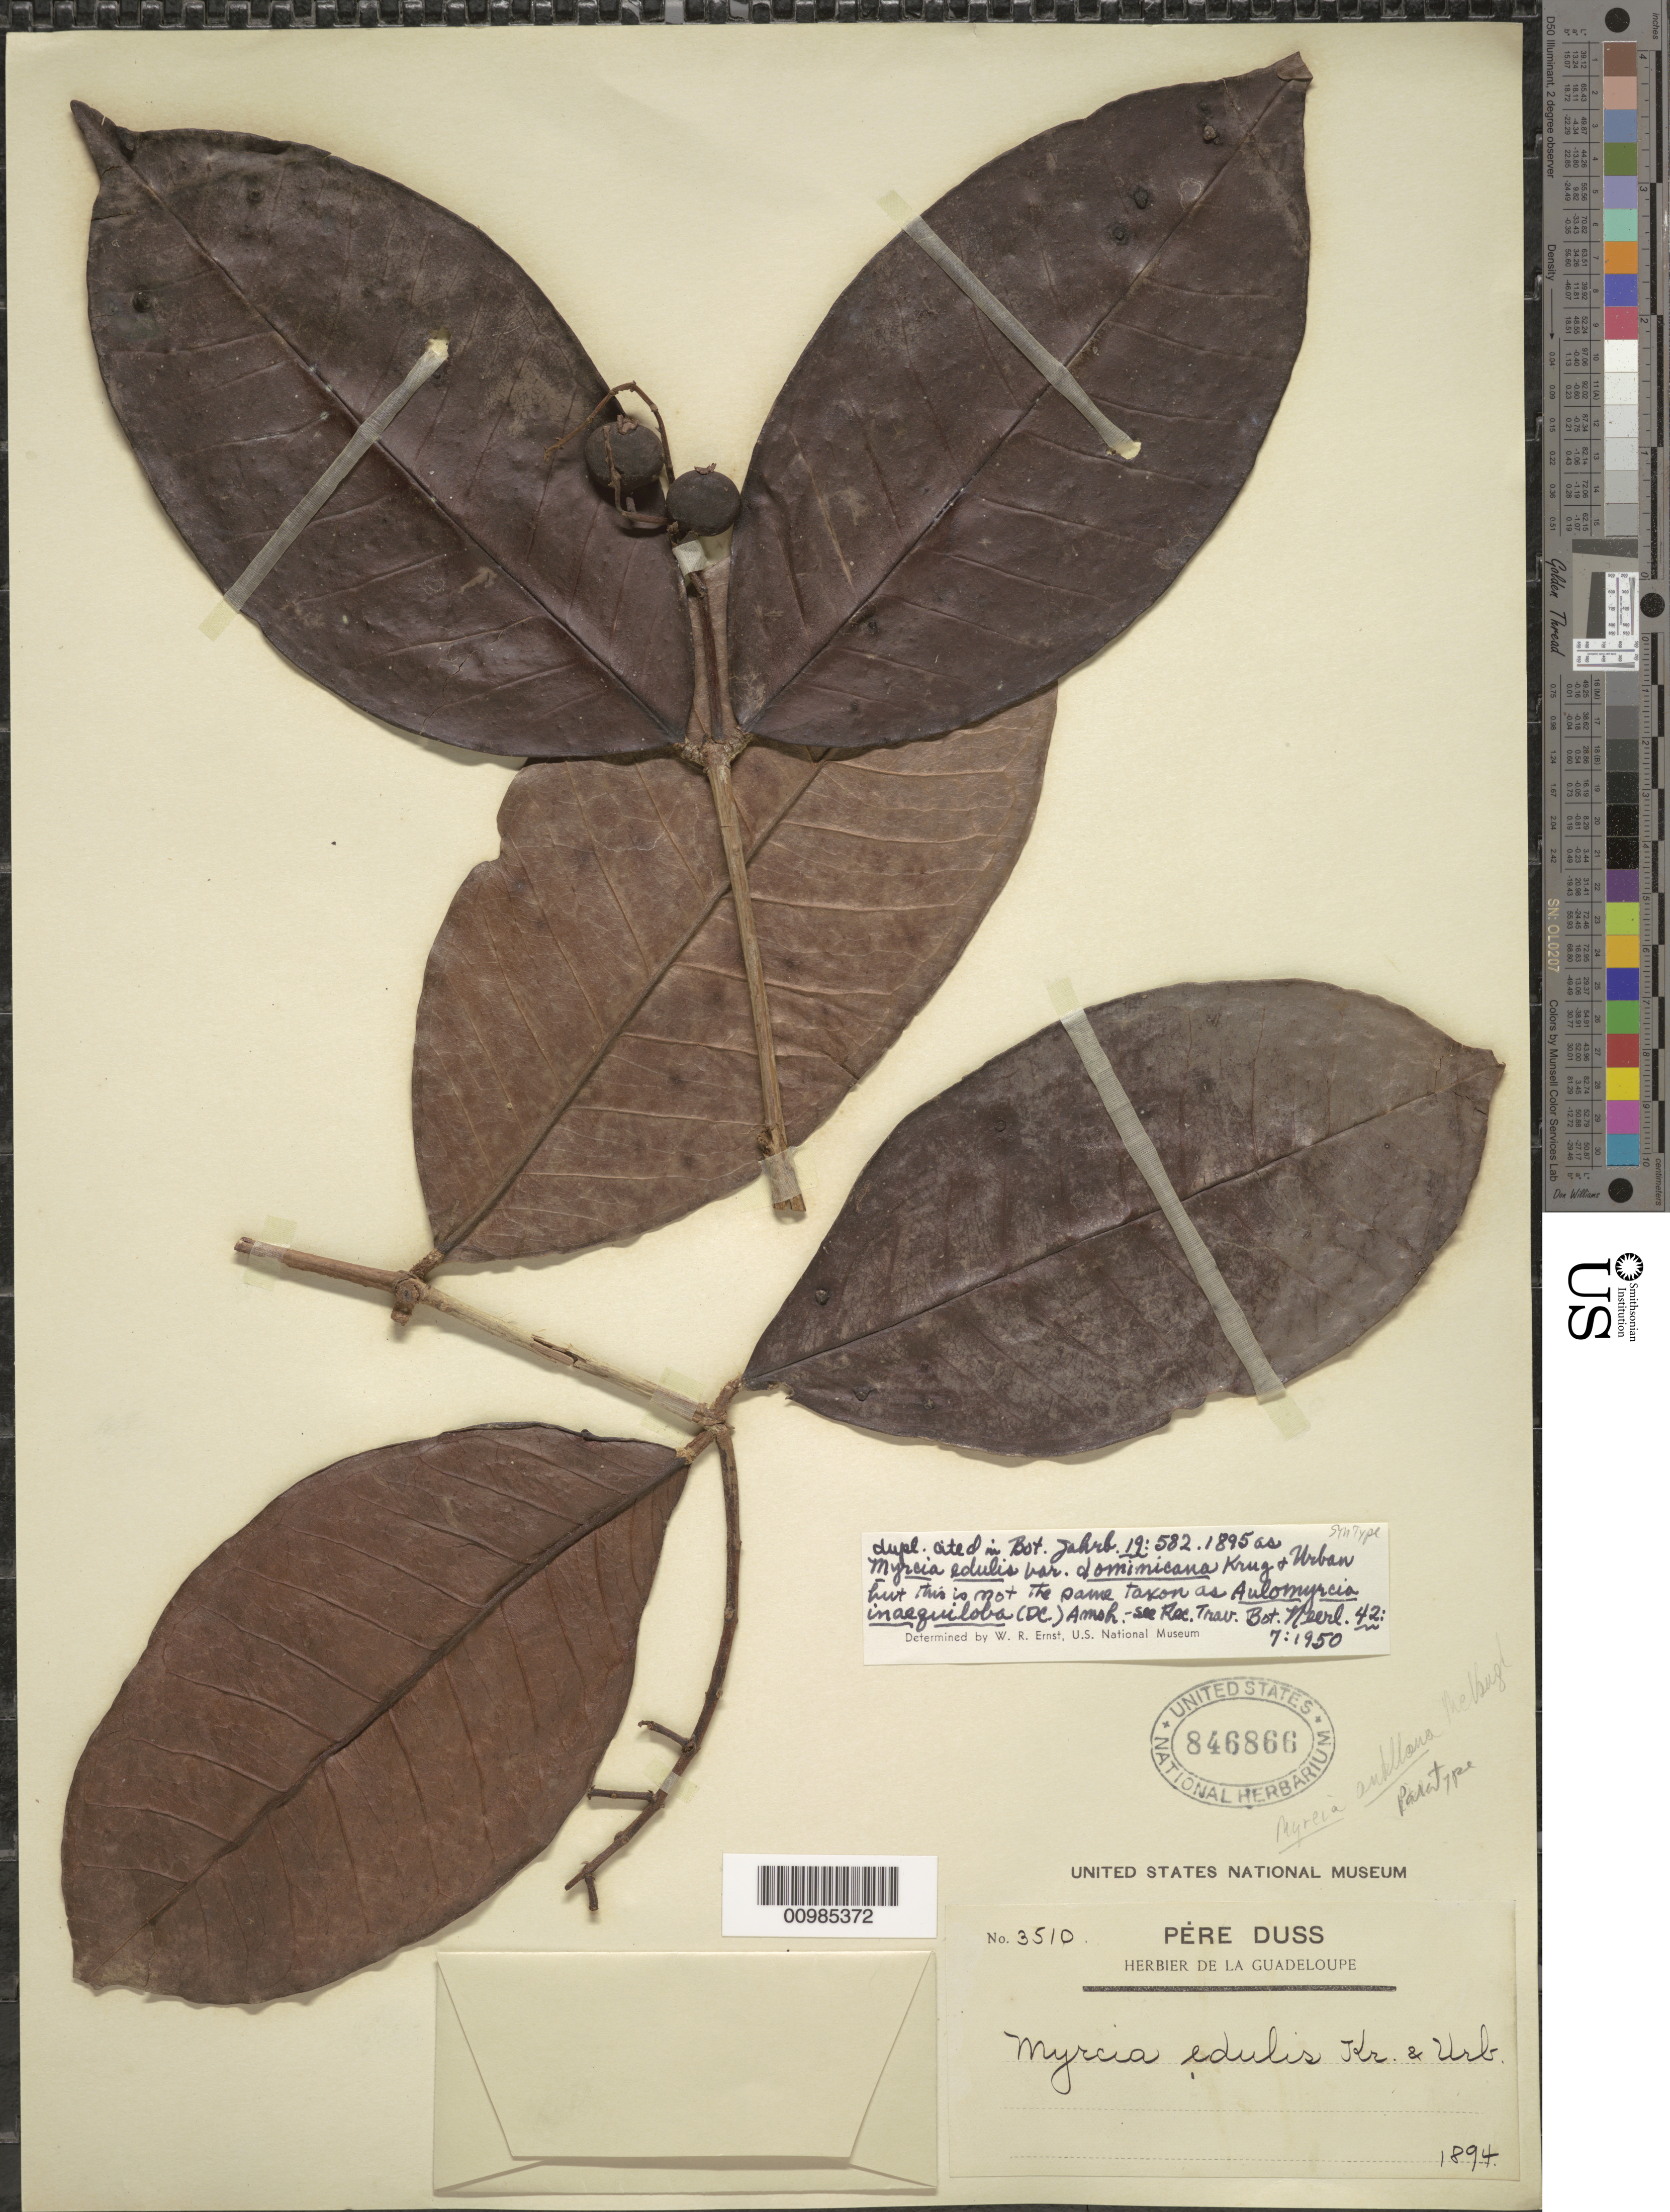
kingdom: Plantae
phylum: Tracheophyta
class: Magnoliopsida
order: Myrtales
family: Myrtaceae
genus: Myrcia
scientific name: Myrcia antillana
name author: McVaugh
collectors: Père Duss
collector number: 3510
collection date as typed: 1894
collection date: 1894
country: Guadeloupe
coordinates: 0 N, 0 E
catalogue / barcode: US 846866